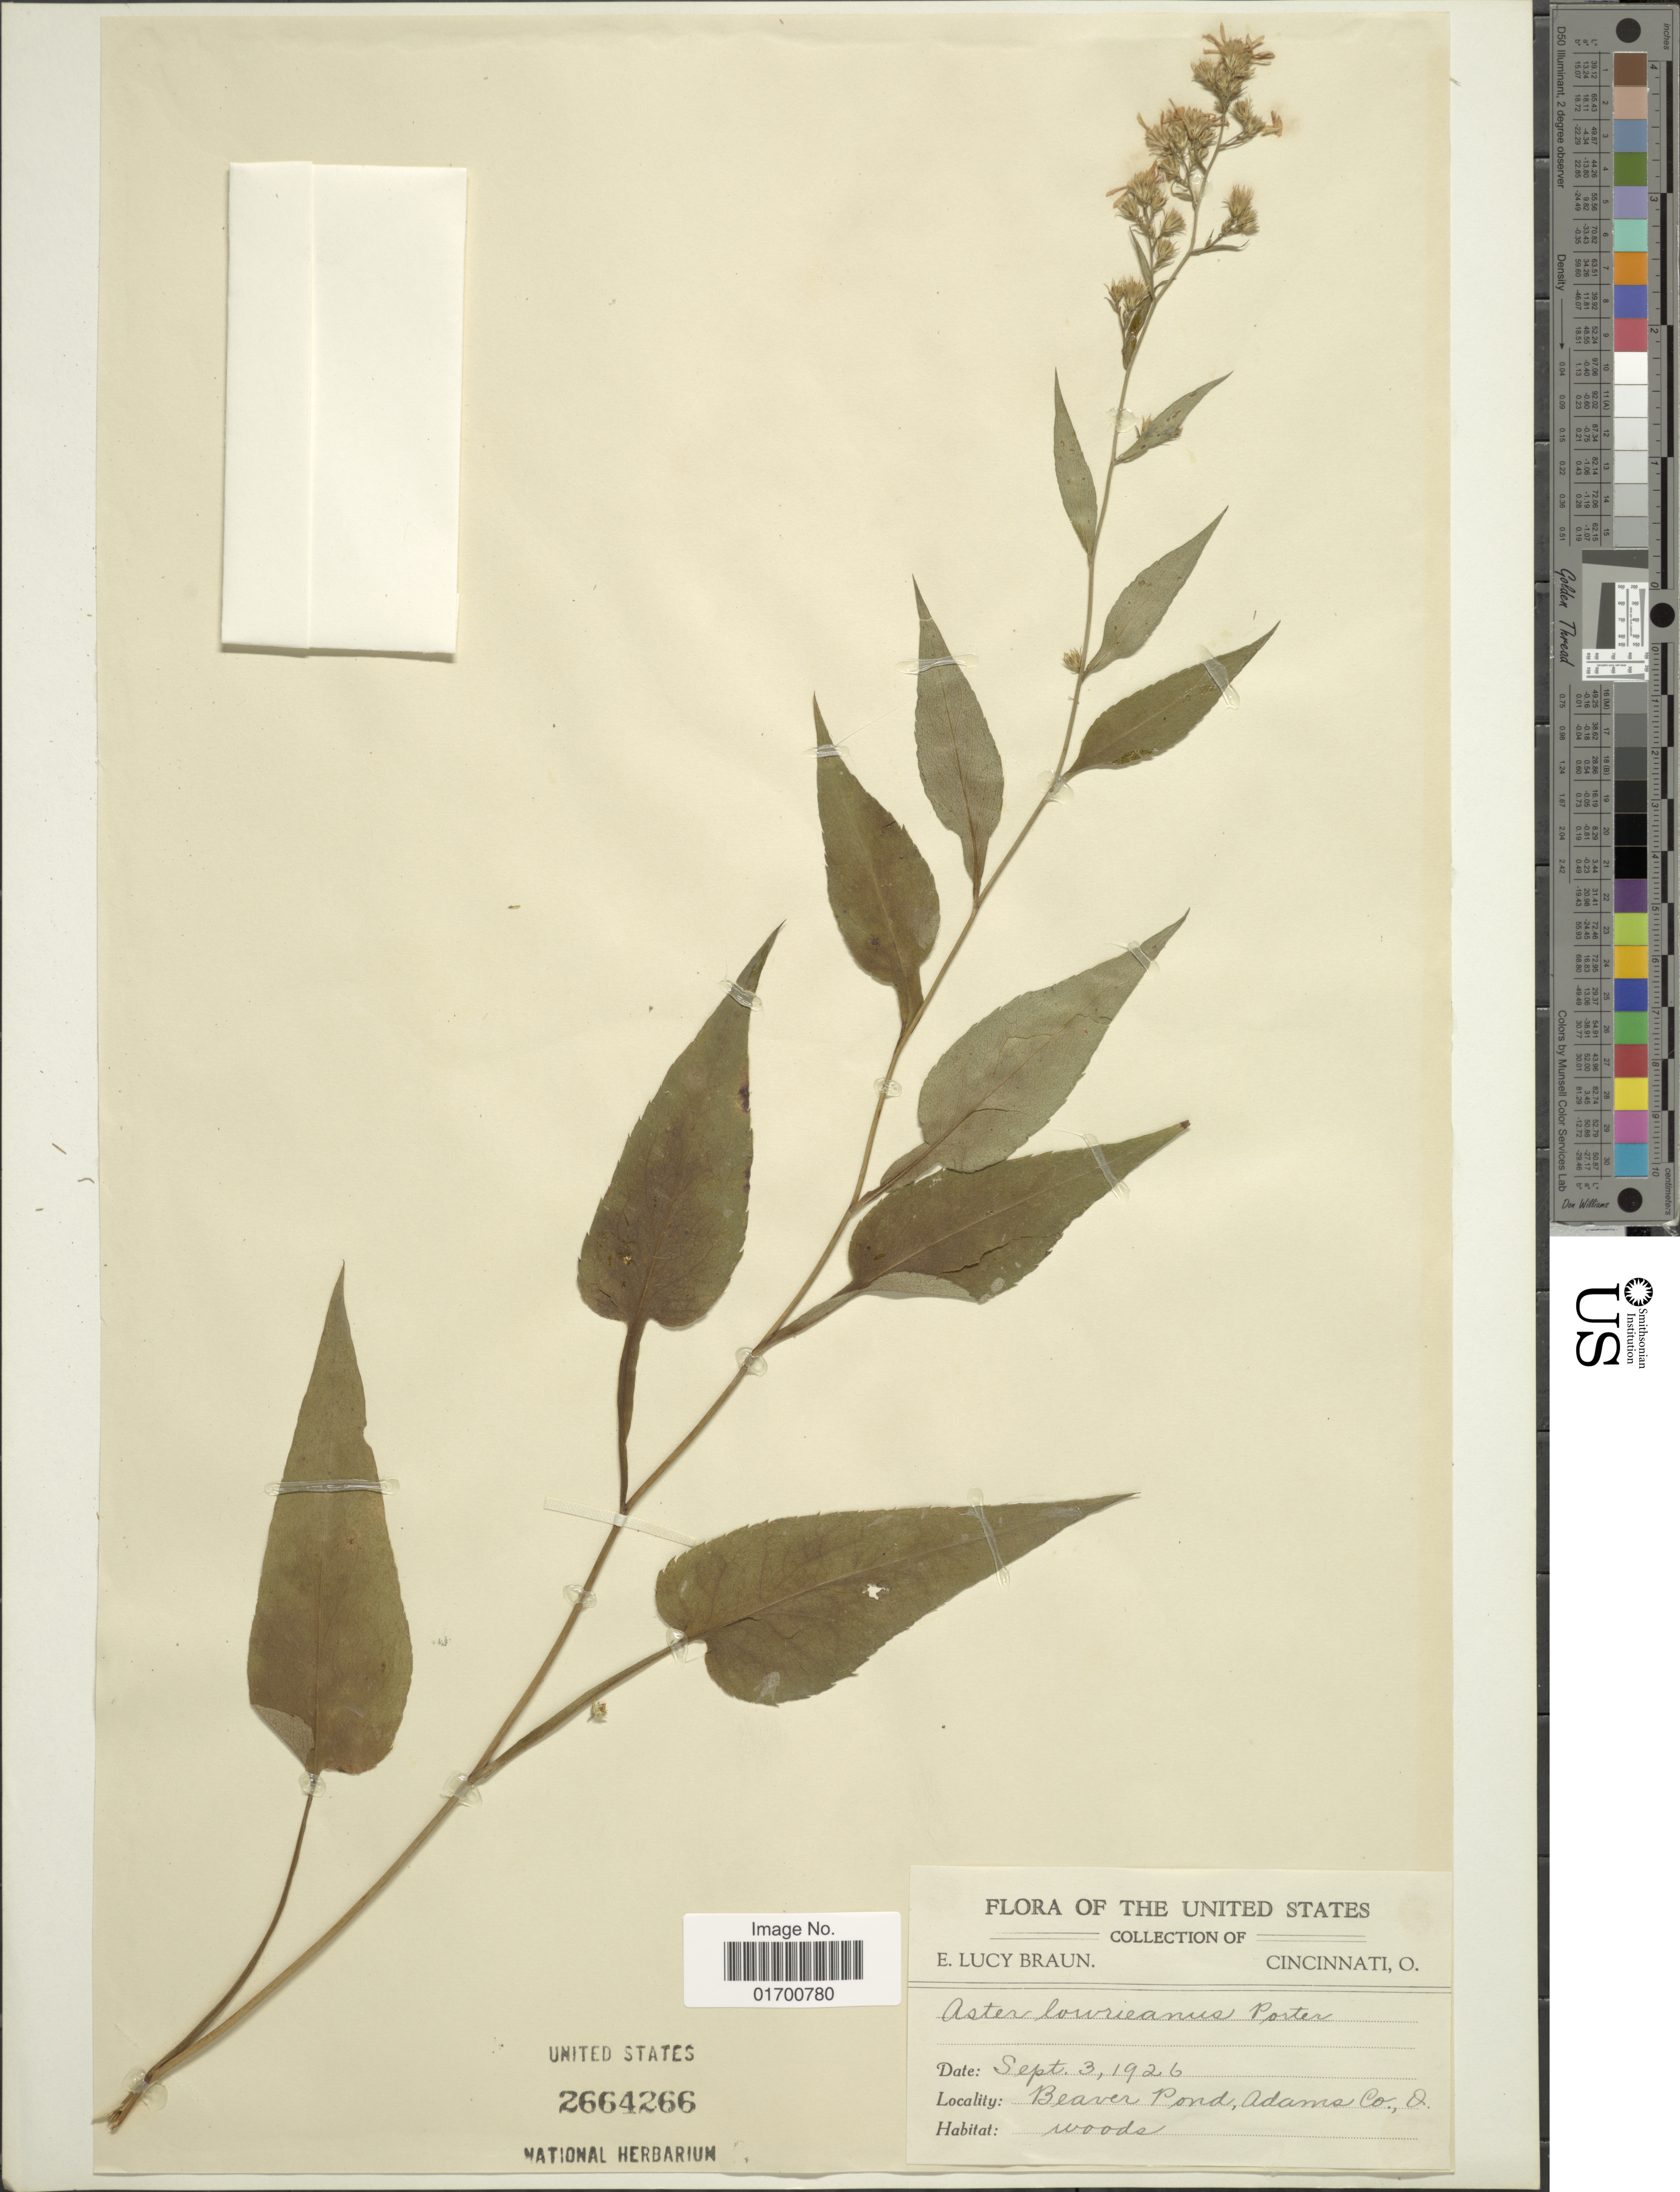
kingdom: Plantae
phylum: Tracheophyta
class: Magnoliopsida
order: Asterales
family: Asteraceae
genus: Symphyotrichum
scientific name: Symphyotrichum lowrieanum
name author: (Porter) G.L. Nesom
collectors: E. L. Braun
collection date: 1926-09-03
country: United States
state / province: Ohio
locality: Beaver Pond, Adams Co., O.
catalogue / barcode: US 2664266